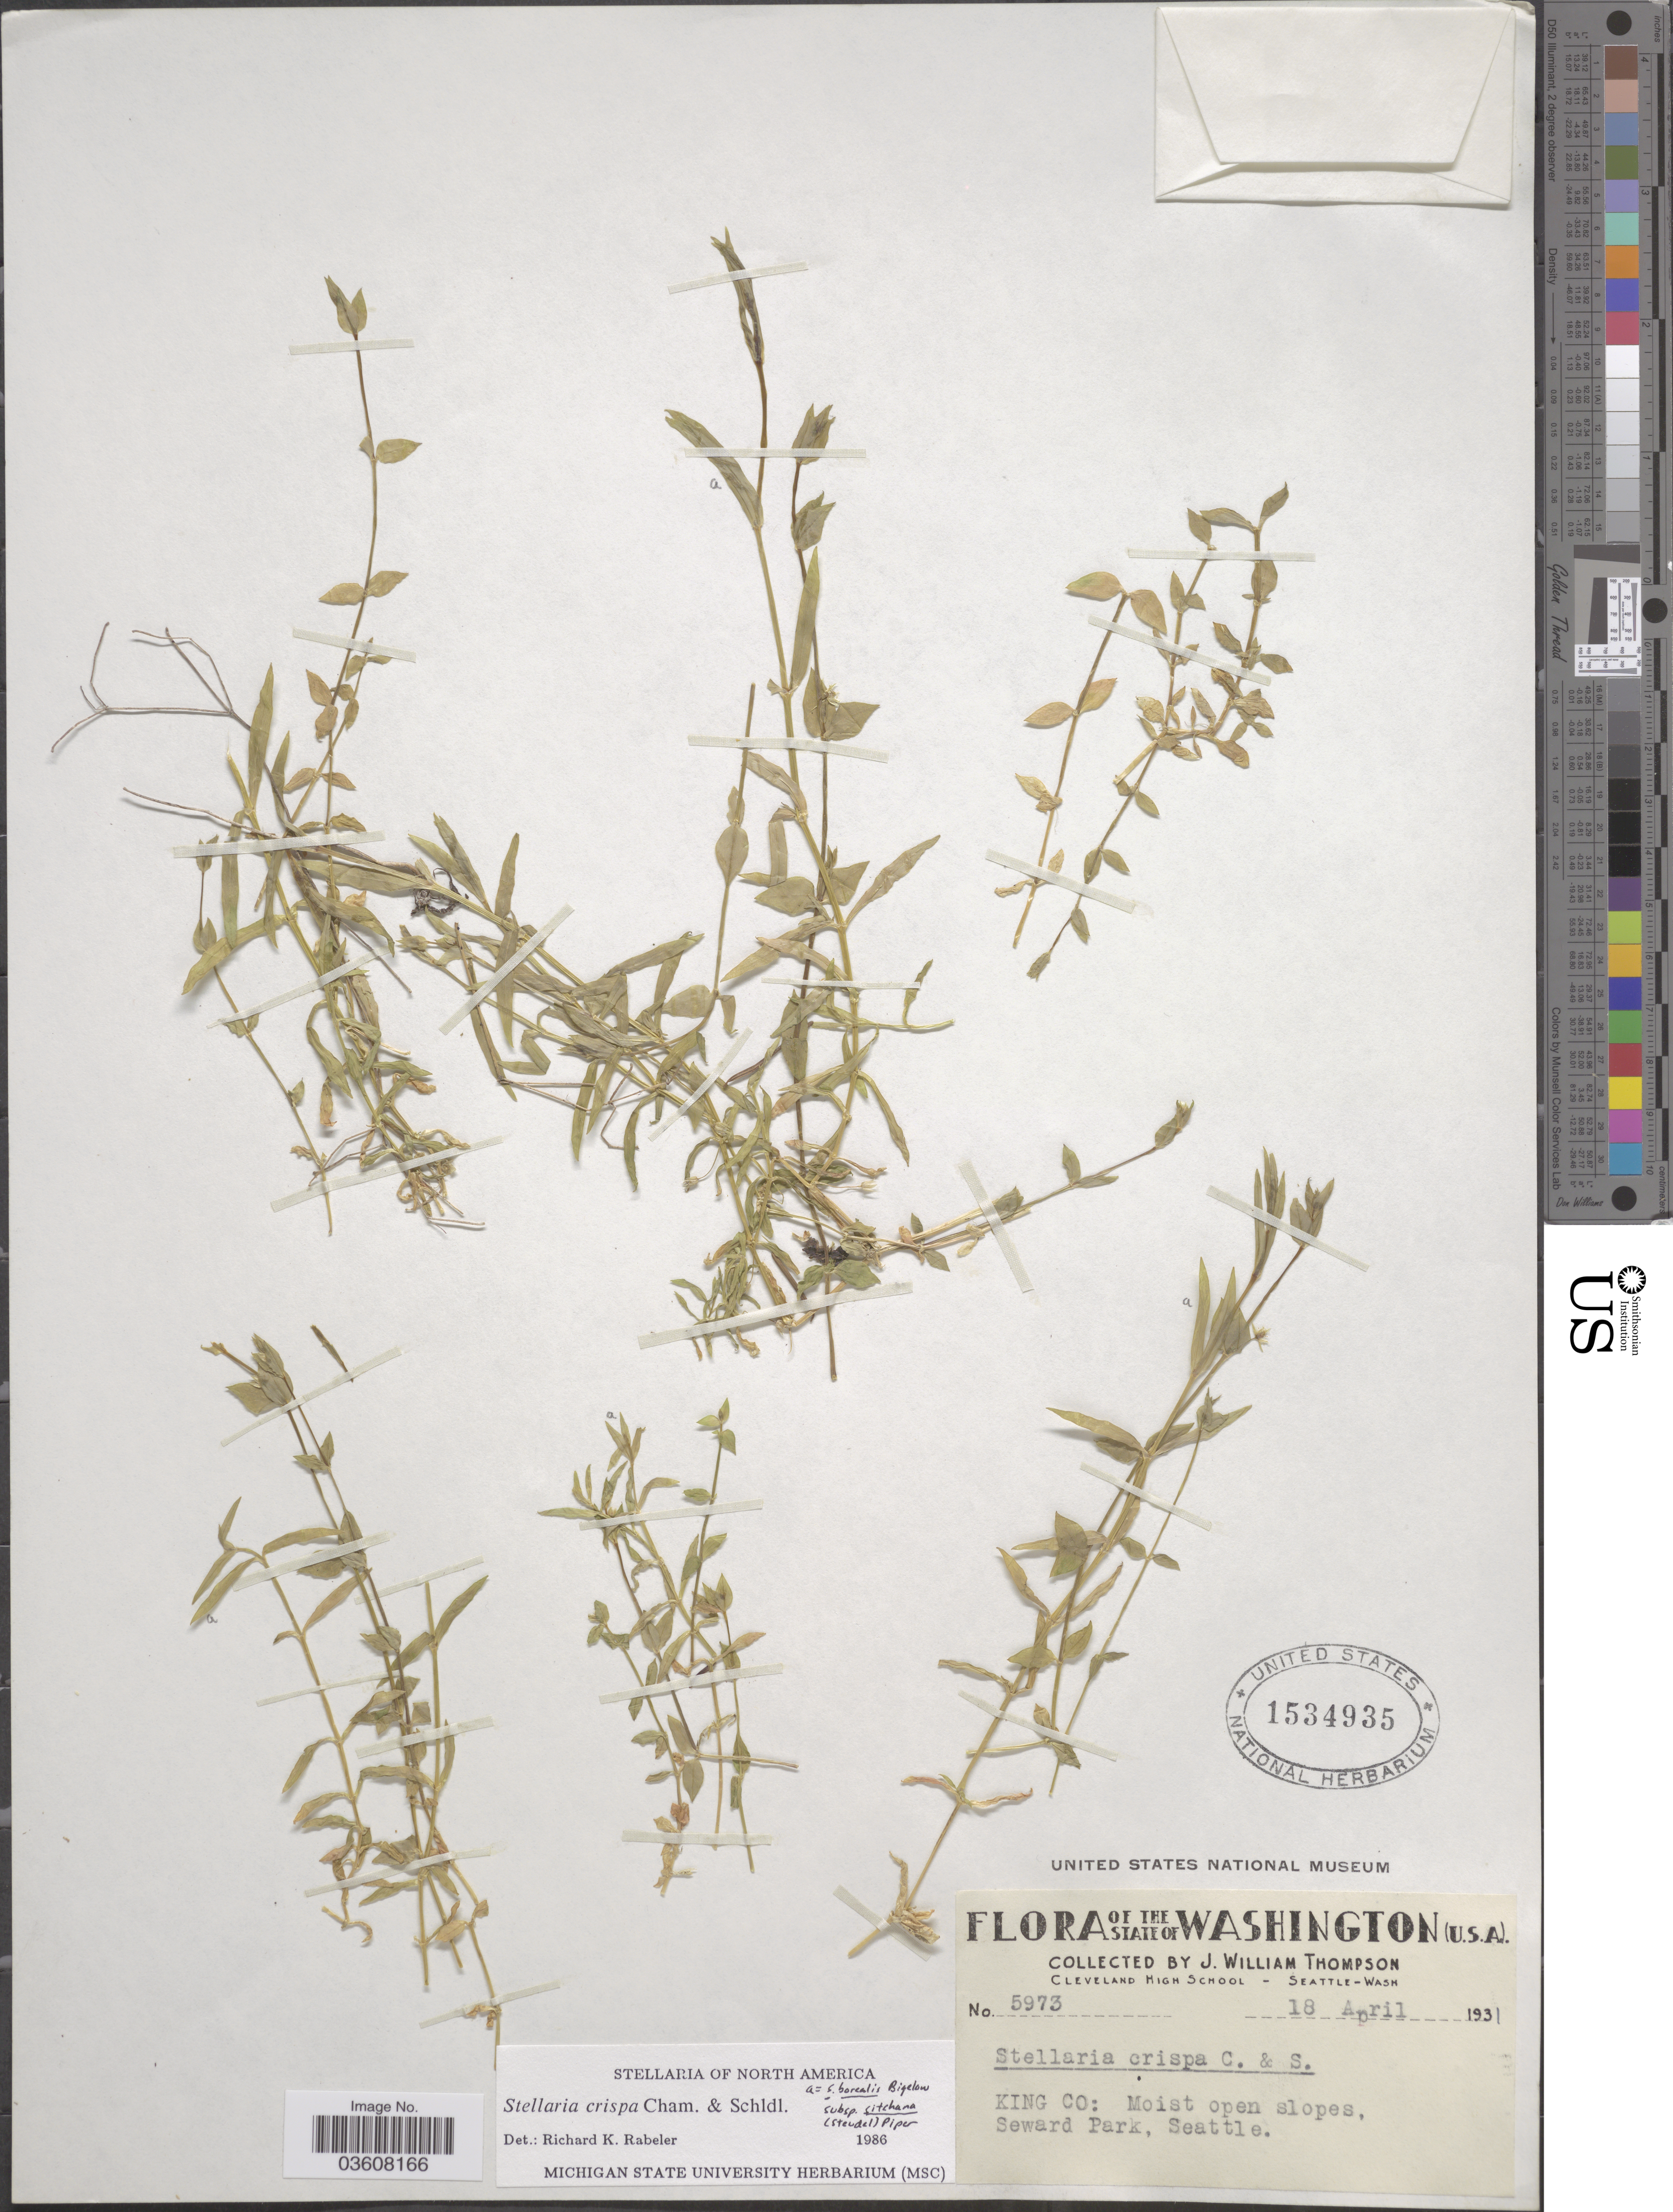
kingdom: Plantae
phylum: Tracheophyta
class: Magnoliopsida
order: Caryophyllales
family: Caryophyllaceae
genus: Stellaria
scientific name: Stellaria crispa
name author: Cham. & Schltdl.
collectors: J. W. Thompson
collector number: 5973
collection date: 1931-04-18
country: United States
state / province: Washington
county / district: King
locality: King Co: Seward Park, Seattle.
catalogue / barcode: US 1534935